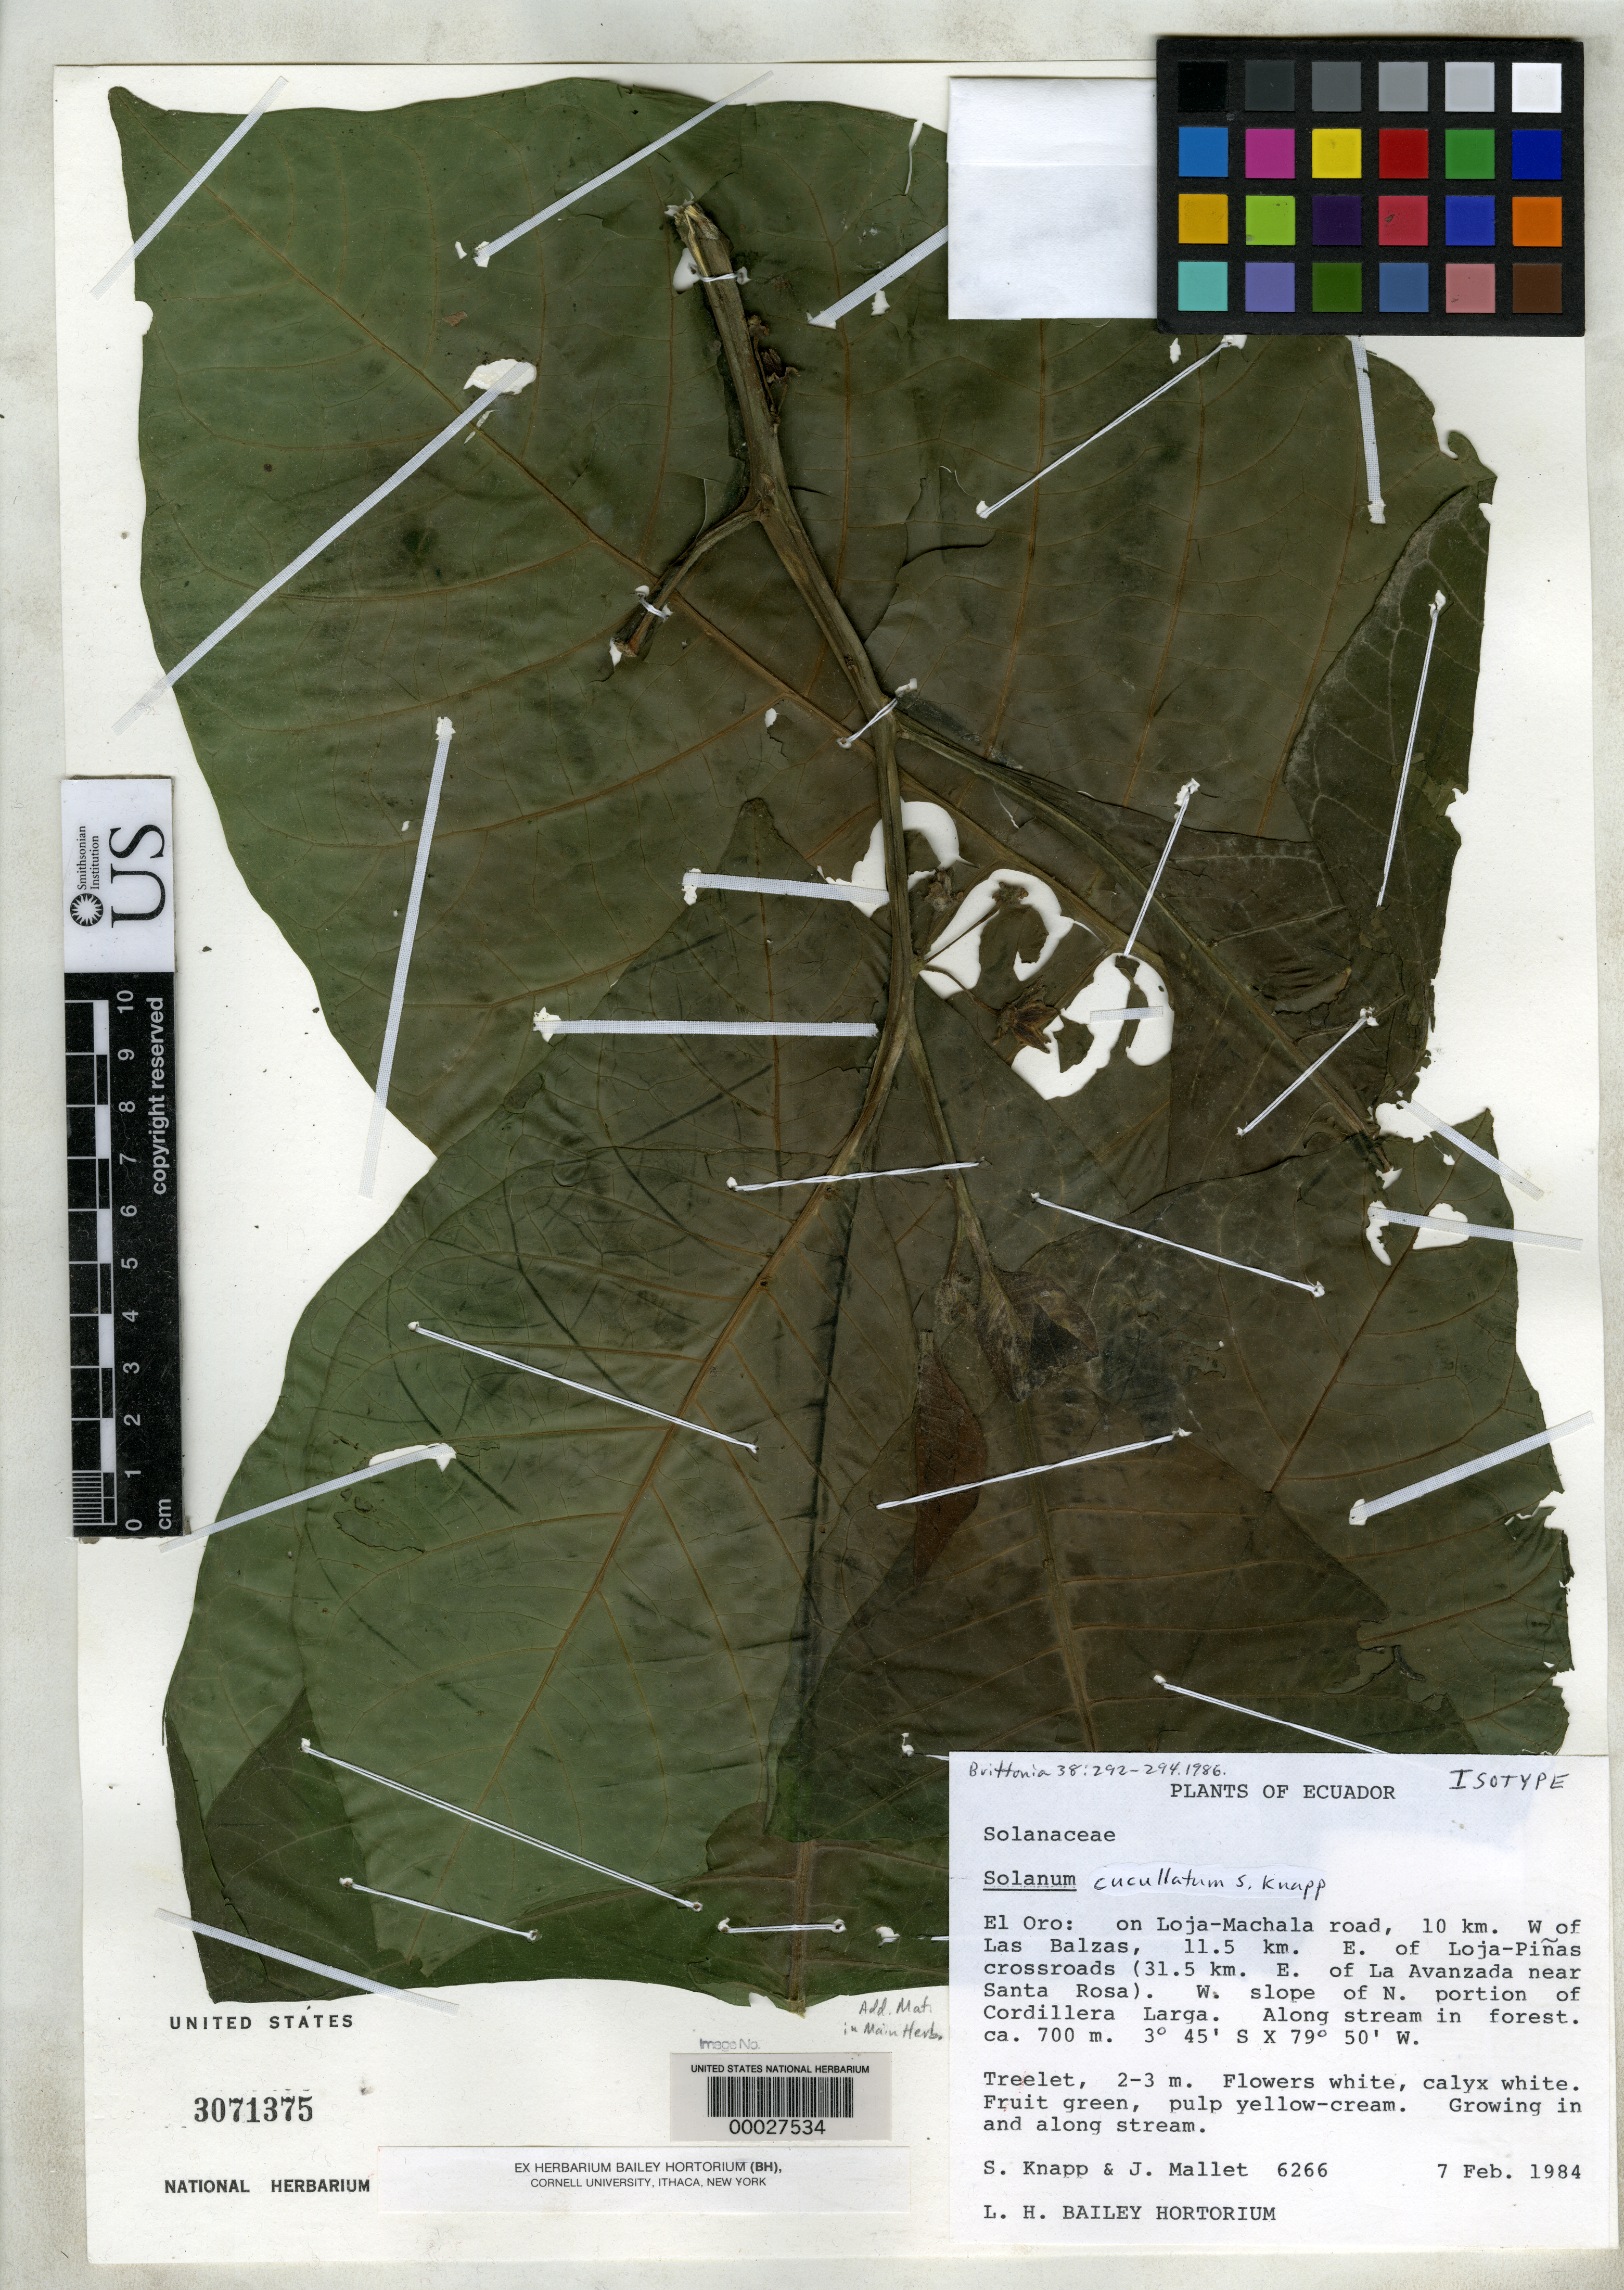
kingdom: Plantae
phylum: Tracheophyta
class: Magnoliopsida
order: Solanales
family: Solanaceae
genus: Solanum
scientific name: Solanum cucullatum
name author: S. Knapp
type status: Isotype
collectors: S. Knapp & J. Mallet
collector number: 6266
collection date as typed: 07 Feb 1984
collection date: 1984-02-07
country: Ecuador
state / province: El Oro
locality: Loja - Machala road., 10 km W of Las Balzas, 11.5 km E of Loja - Pinas crossroads.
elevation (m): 700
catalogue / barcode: US 3071375